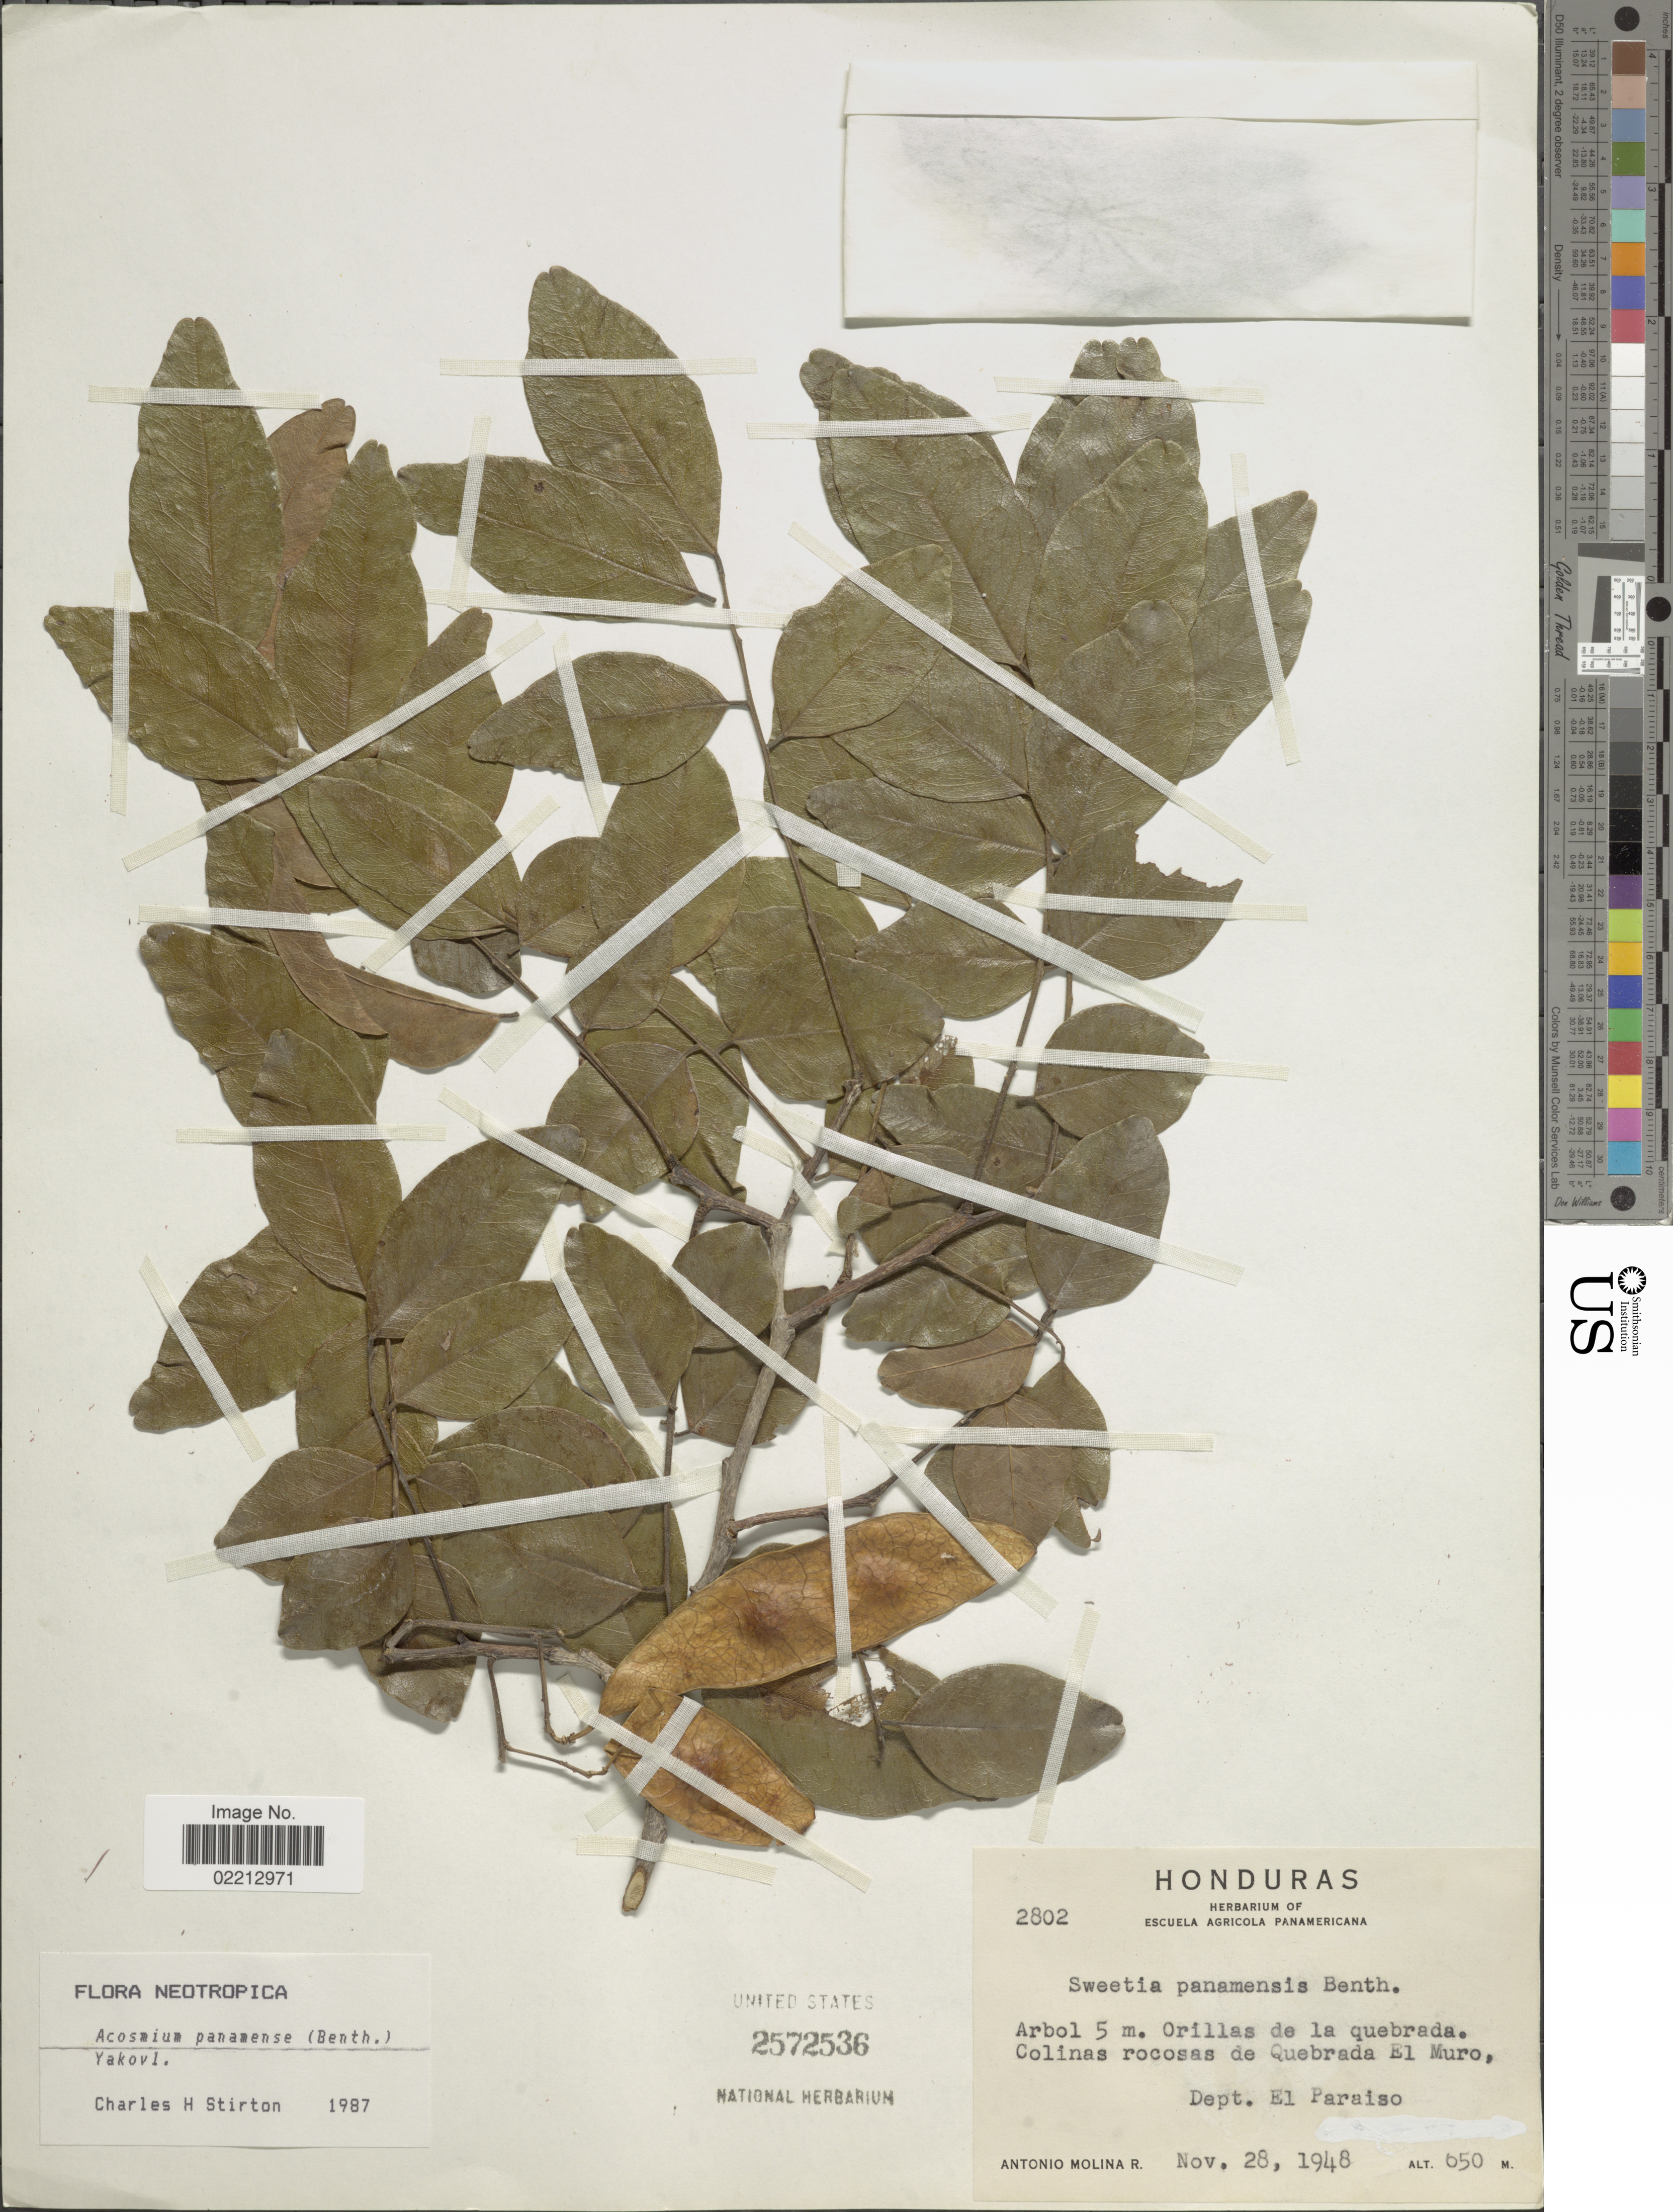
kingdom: Plantae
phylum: Tracheophyta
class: Magnoliopsida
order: Fabales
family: Fabaceae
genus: Acosmium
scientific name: Acosmium panamense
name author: (Benth.) Yakovlev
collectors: A. Molina R.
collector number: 2802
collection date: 1948-11-28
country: Honduras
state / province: El Paraíso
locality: Orillas de la quebrada. Colinas rocosas de Quebrada El Muro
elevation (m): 650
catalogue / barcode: US 2572536